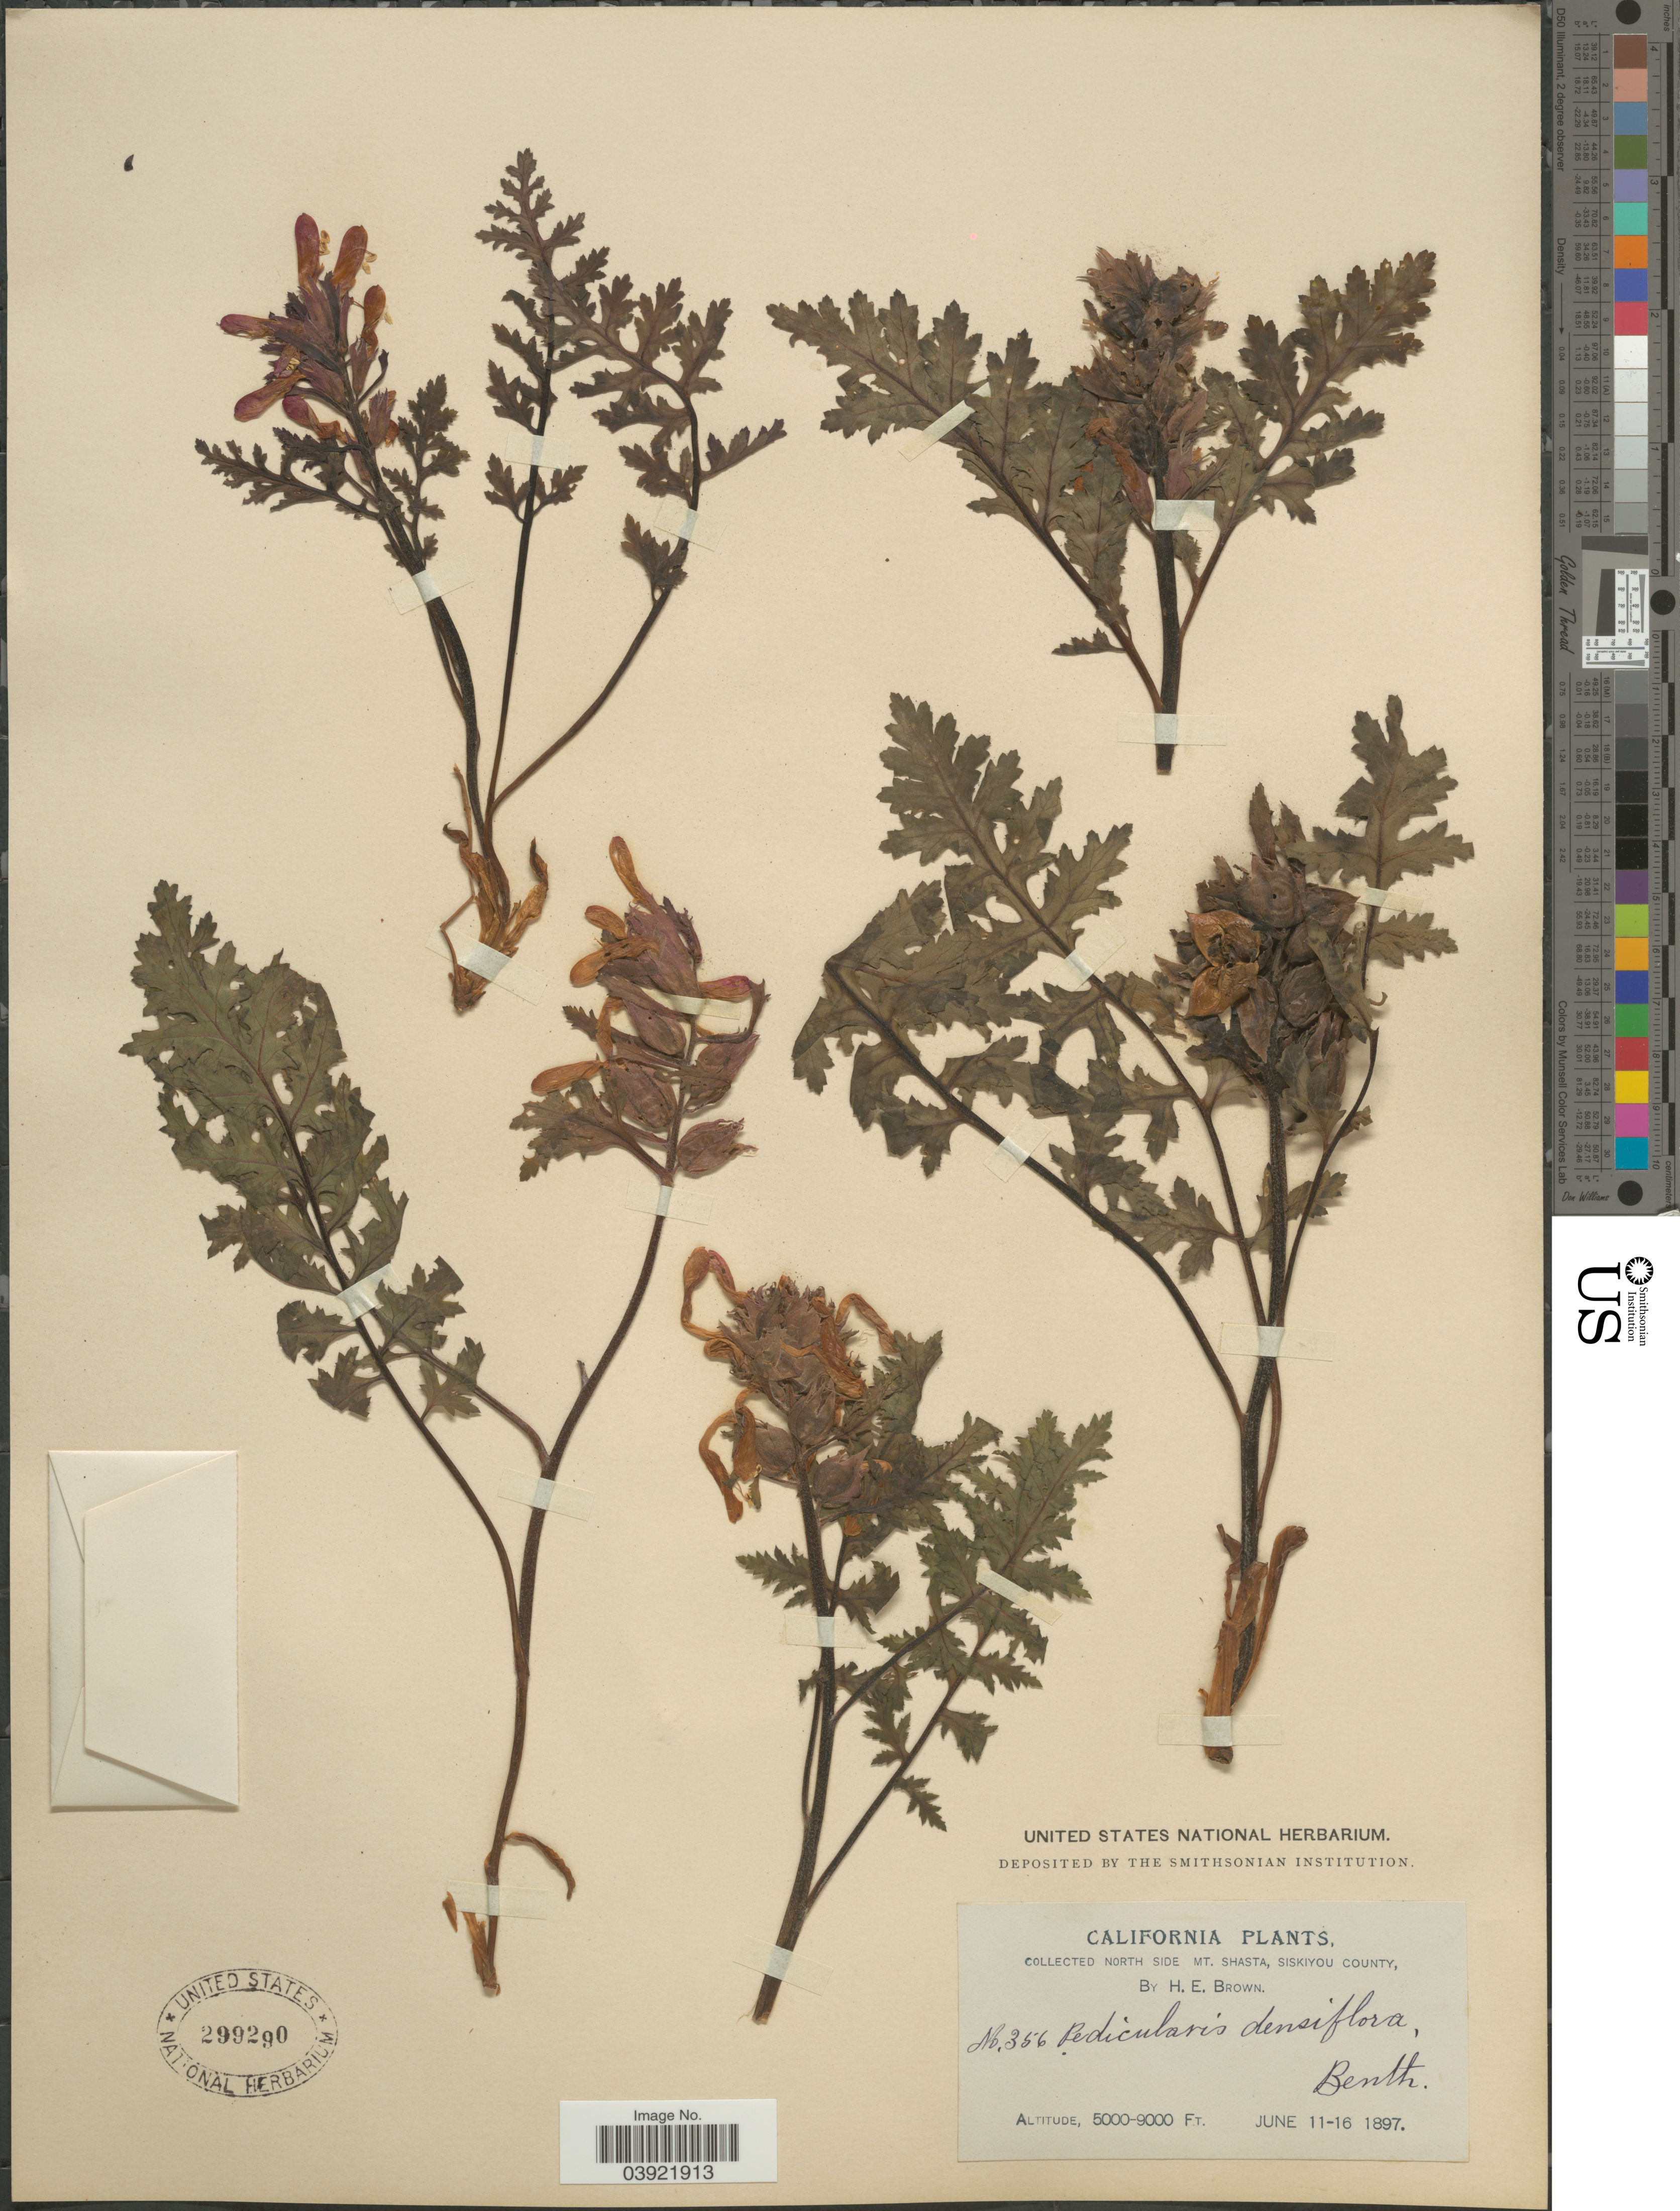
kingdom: Plantae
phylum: Tracheophyta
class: Magnoliopsida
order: Lamiales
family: Orobanchaceae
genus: Pedicularis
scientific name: Pedicularis densiflora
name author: Benth.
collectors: H. E. Brown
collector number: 356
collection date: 1897-06-11/1897-06-16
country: United States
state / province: California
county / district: Siskiyou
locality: North Side Mt. Shasta, Siskiyou County.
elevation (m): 1524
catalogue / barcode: US 299290